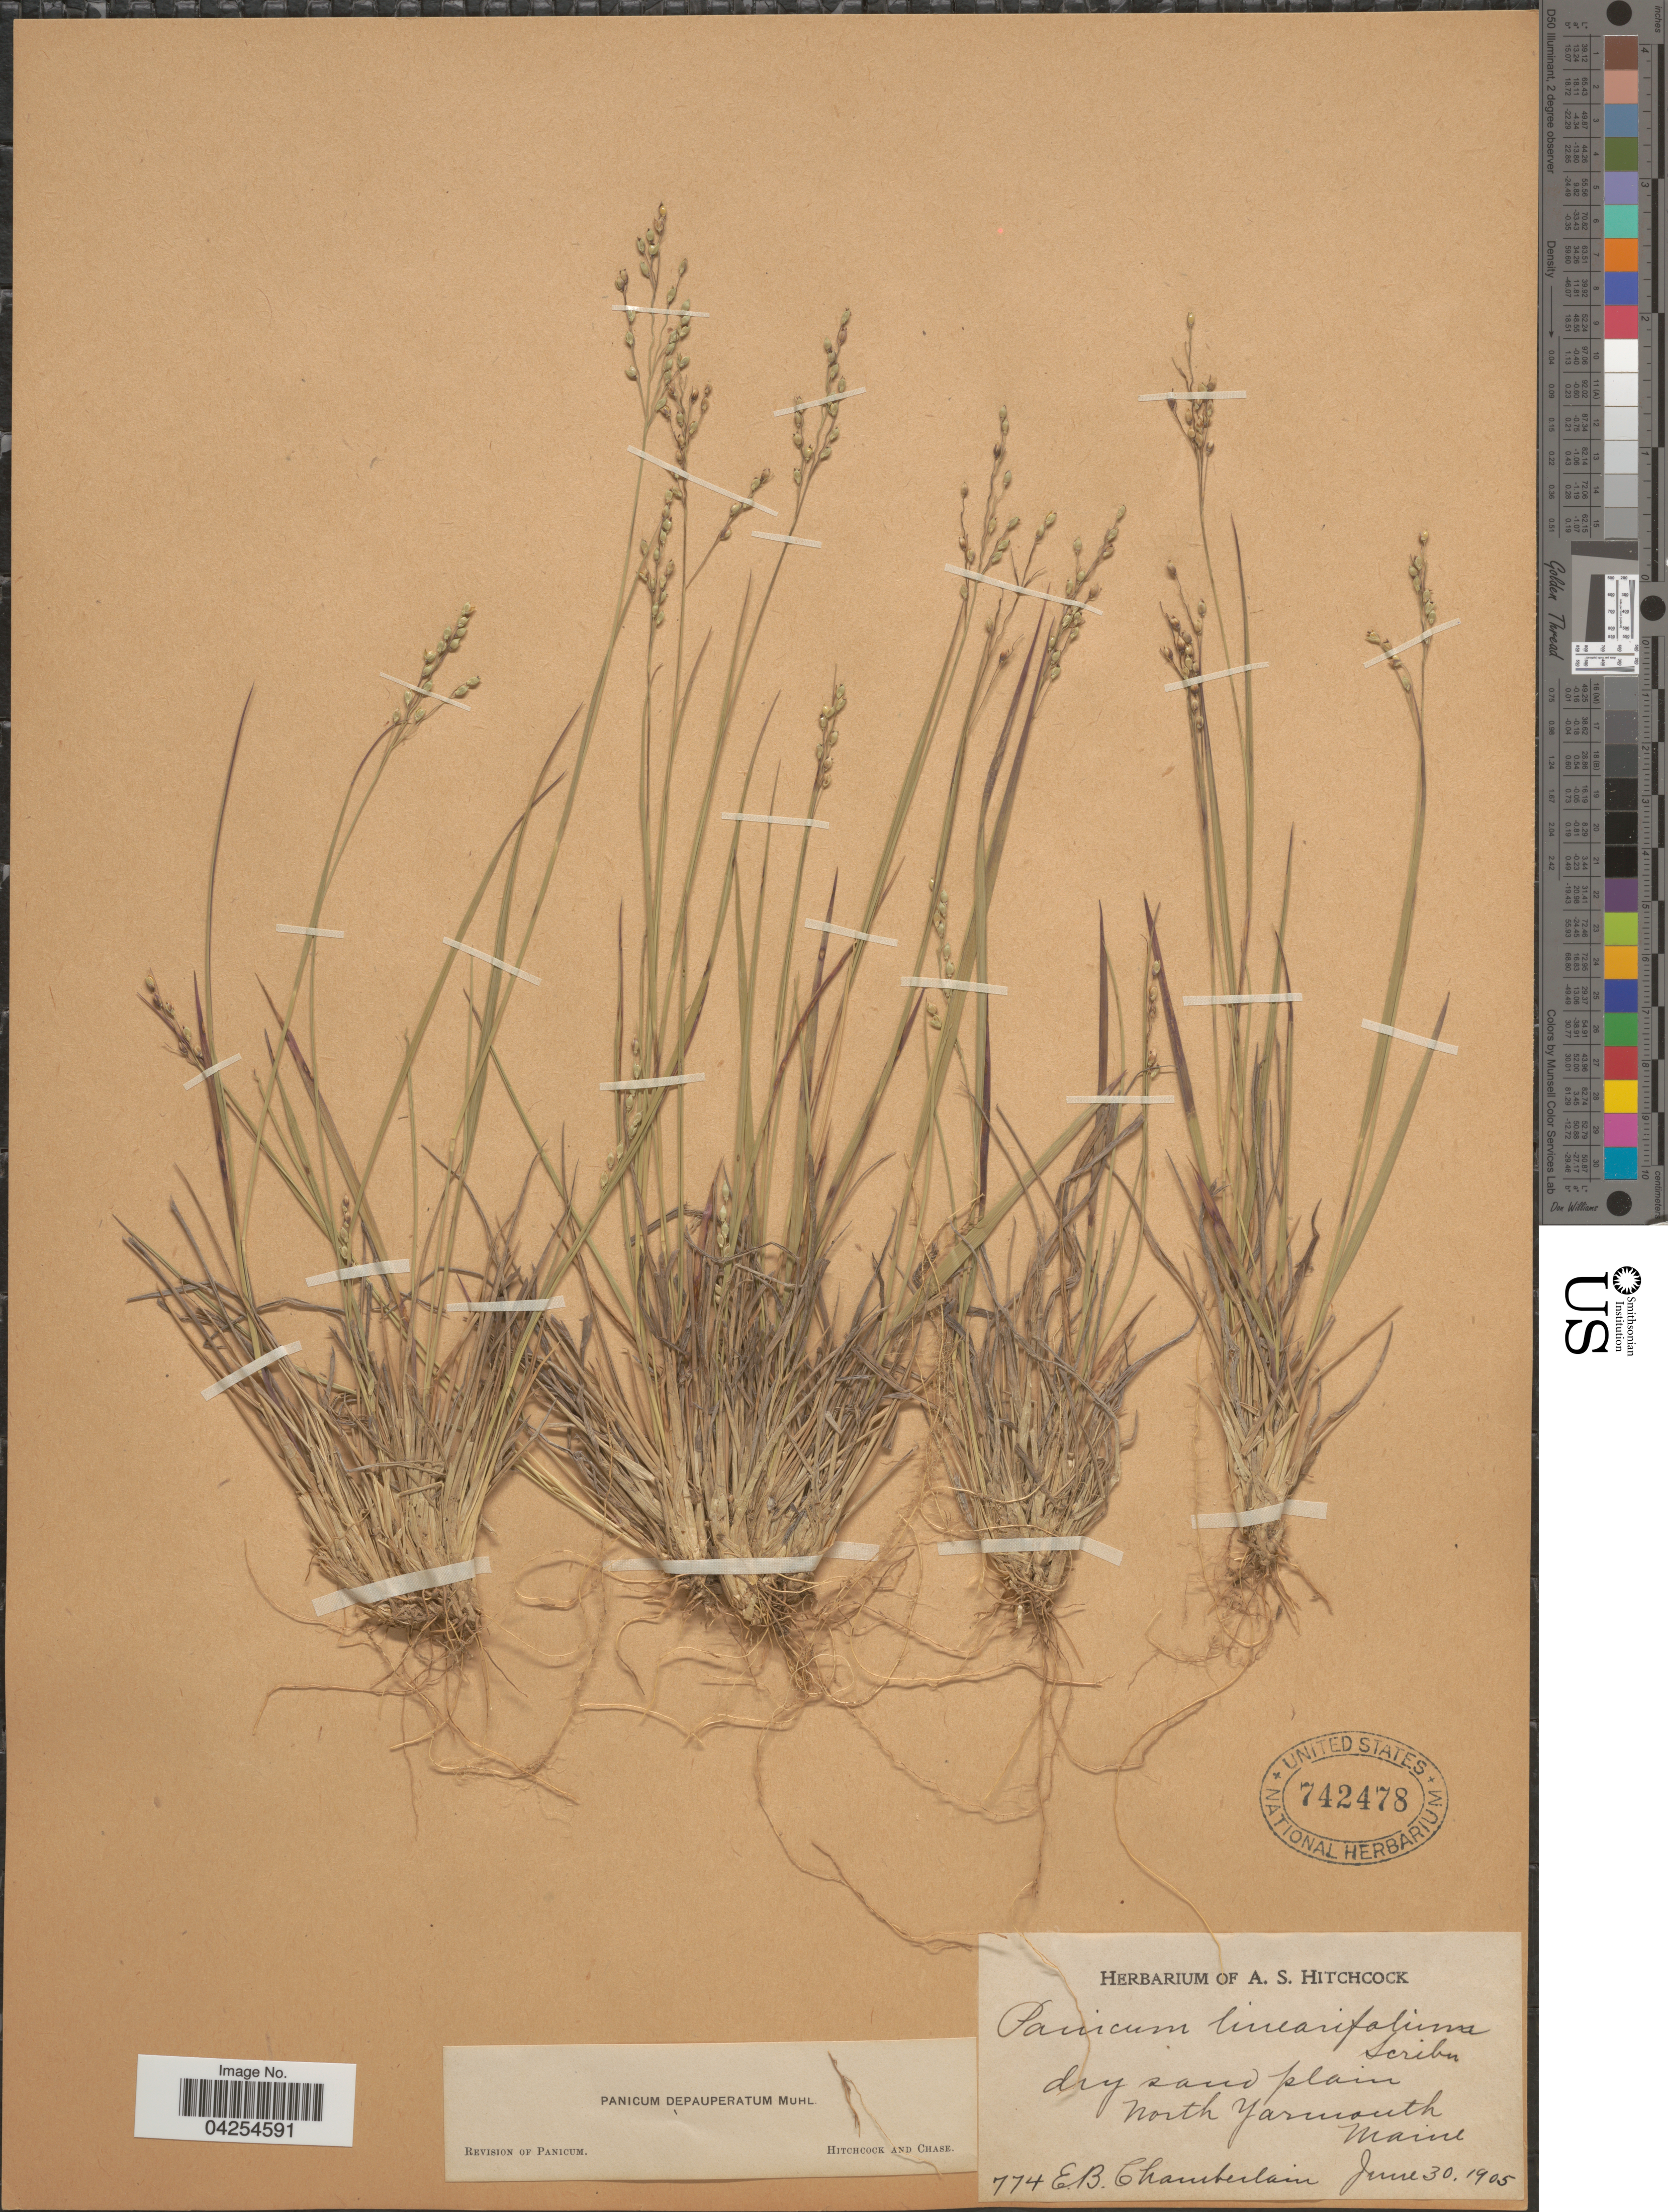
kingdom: Plantae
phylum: Tracheophyta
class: Liliopsida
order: Poales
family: Poaceae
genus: Dichanthelium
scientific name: Dichanthelium depauperatum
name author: (Muhl.) Gould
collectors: E. Chamberlain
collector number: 774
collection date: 1905-06-30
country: United States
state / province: Maine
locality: Dry sand plain. North Yarmouth.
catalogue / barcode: US 742478